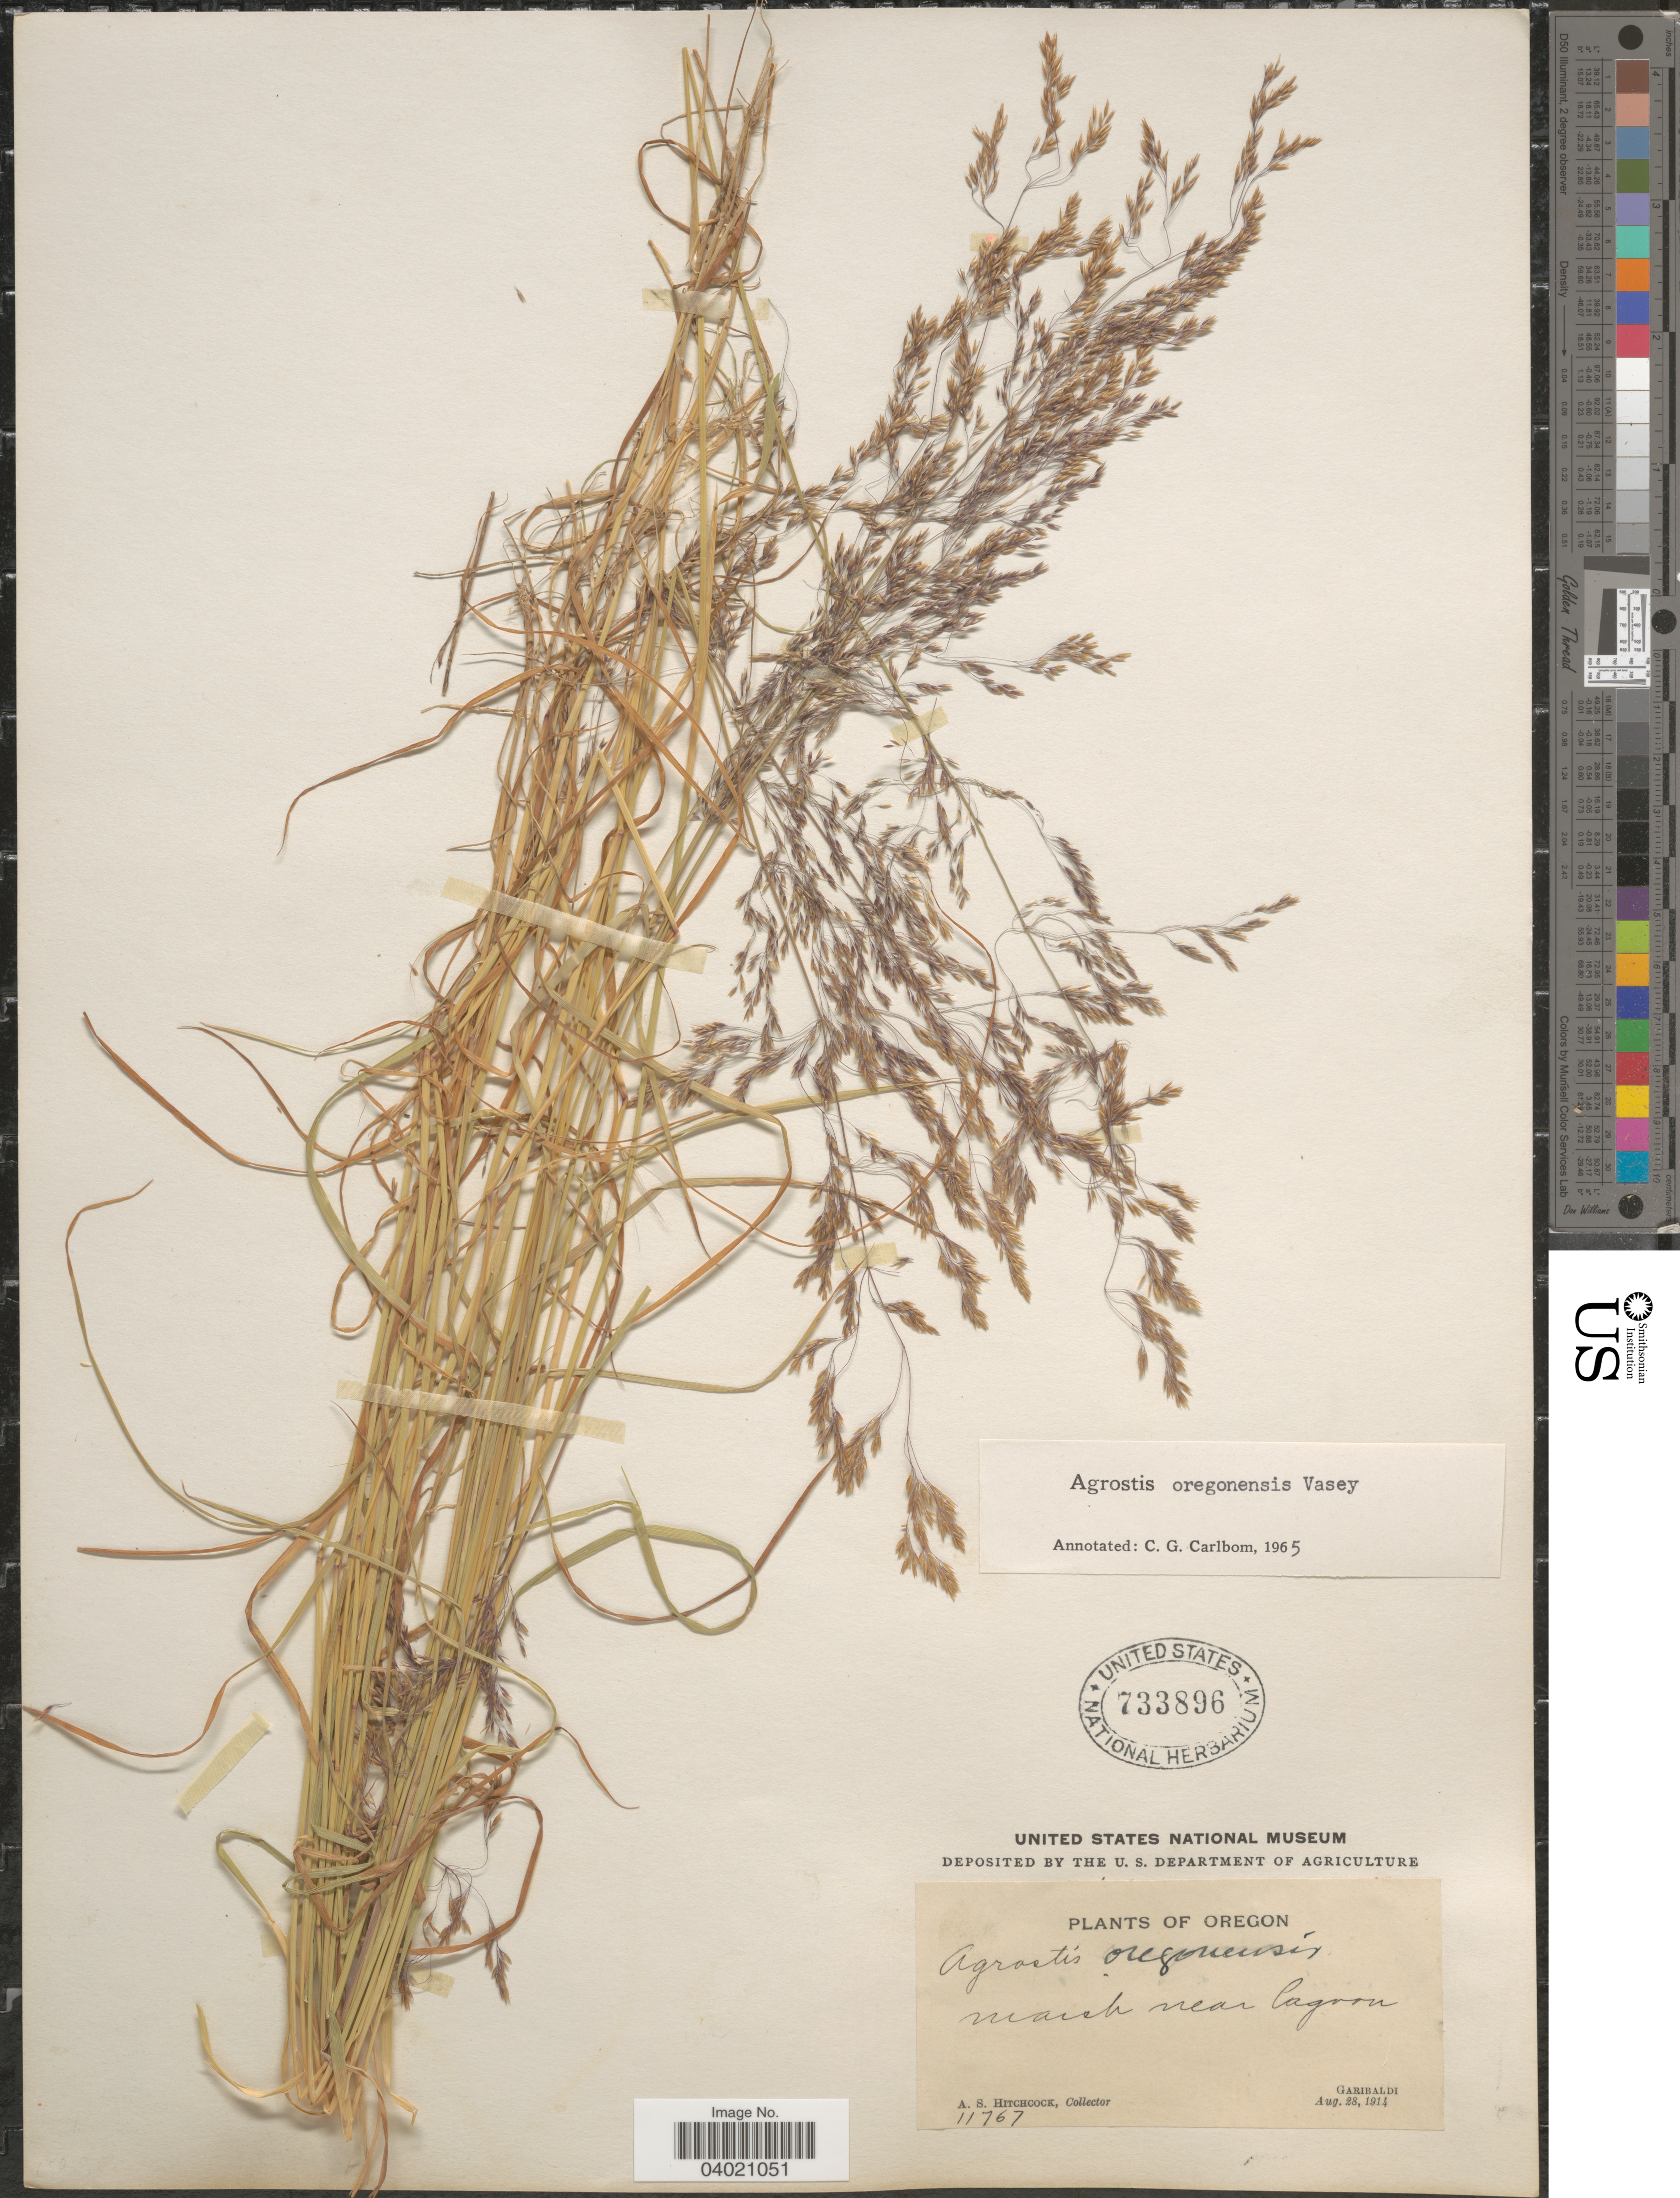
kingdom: Plantae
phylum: Tracheophyta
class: Liliopsida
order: Poales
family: Poaceae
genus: Agrostis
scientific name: Agrostis oregonensis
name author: Vasey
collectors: A. S. Hitchcock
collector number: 11767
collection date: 1914-08-28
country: United States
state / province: Oregon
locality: Marsh near lagoon. Garibaldi.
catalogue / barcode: US 733896